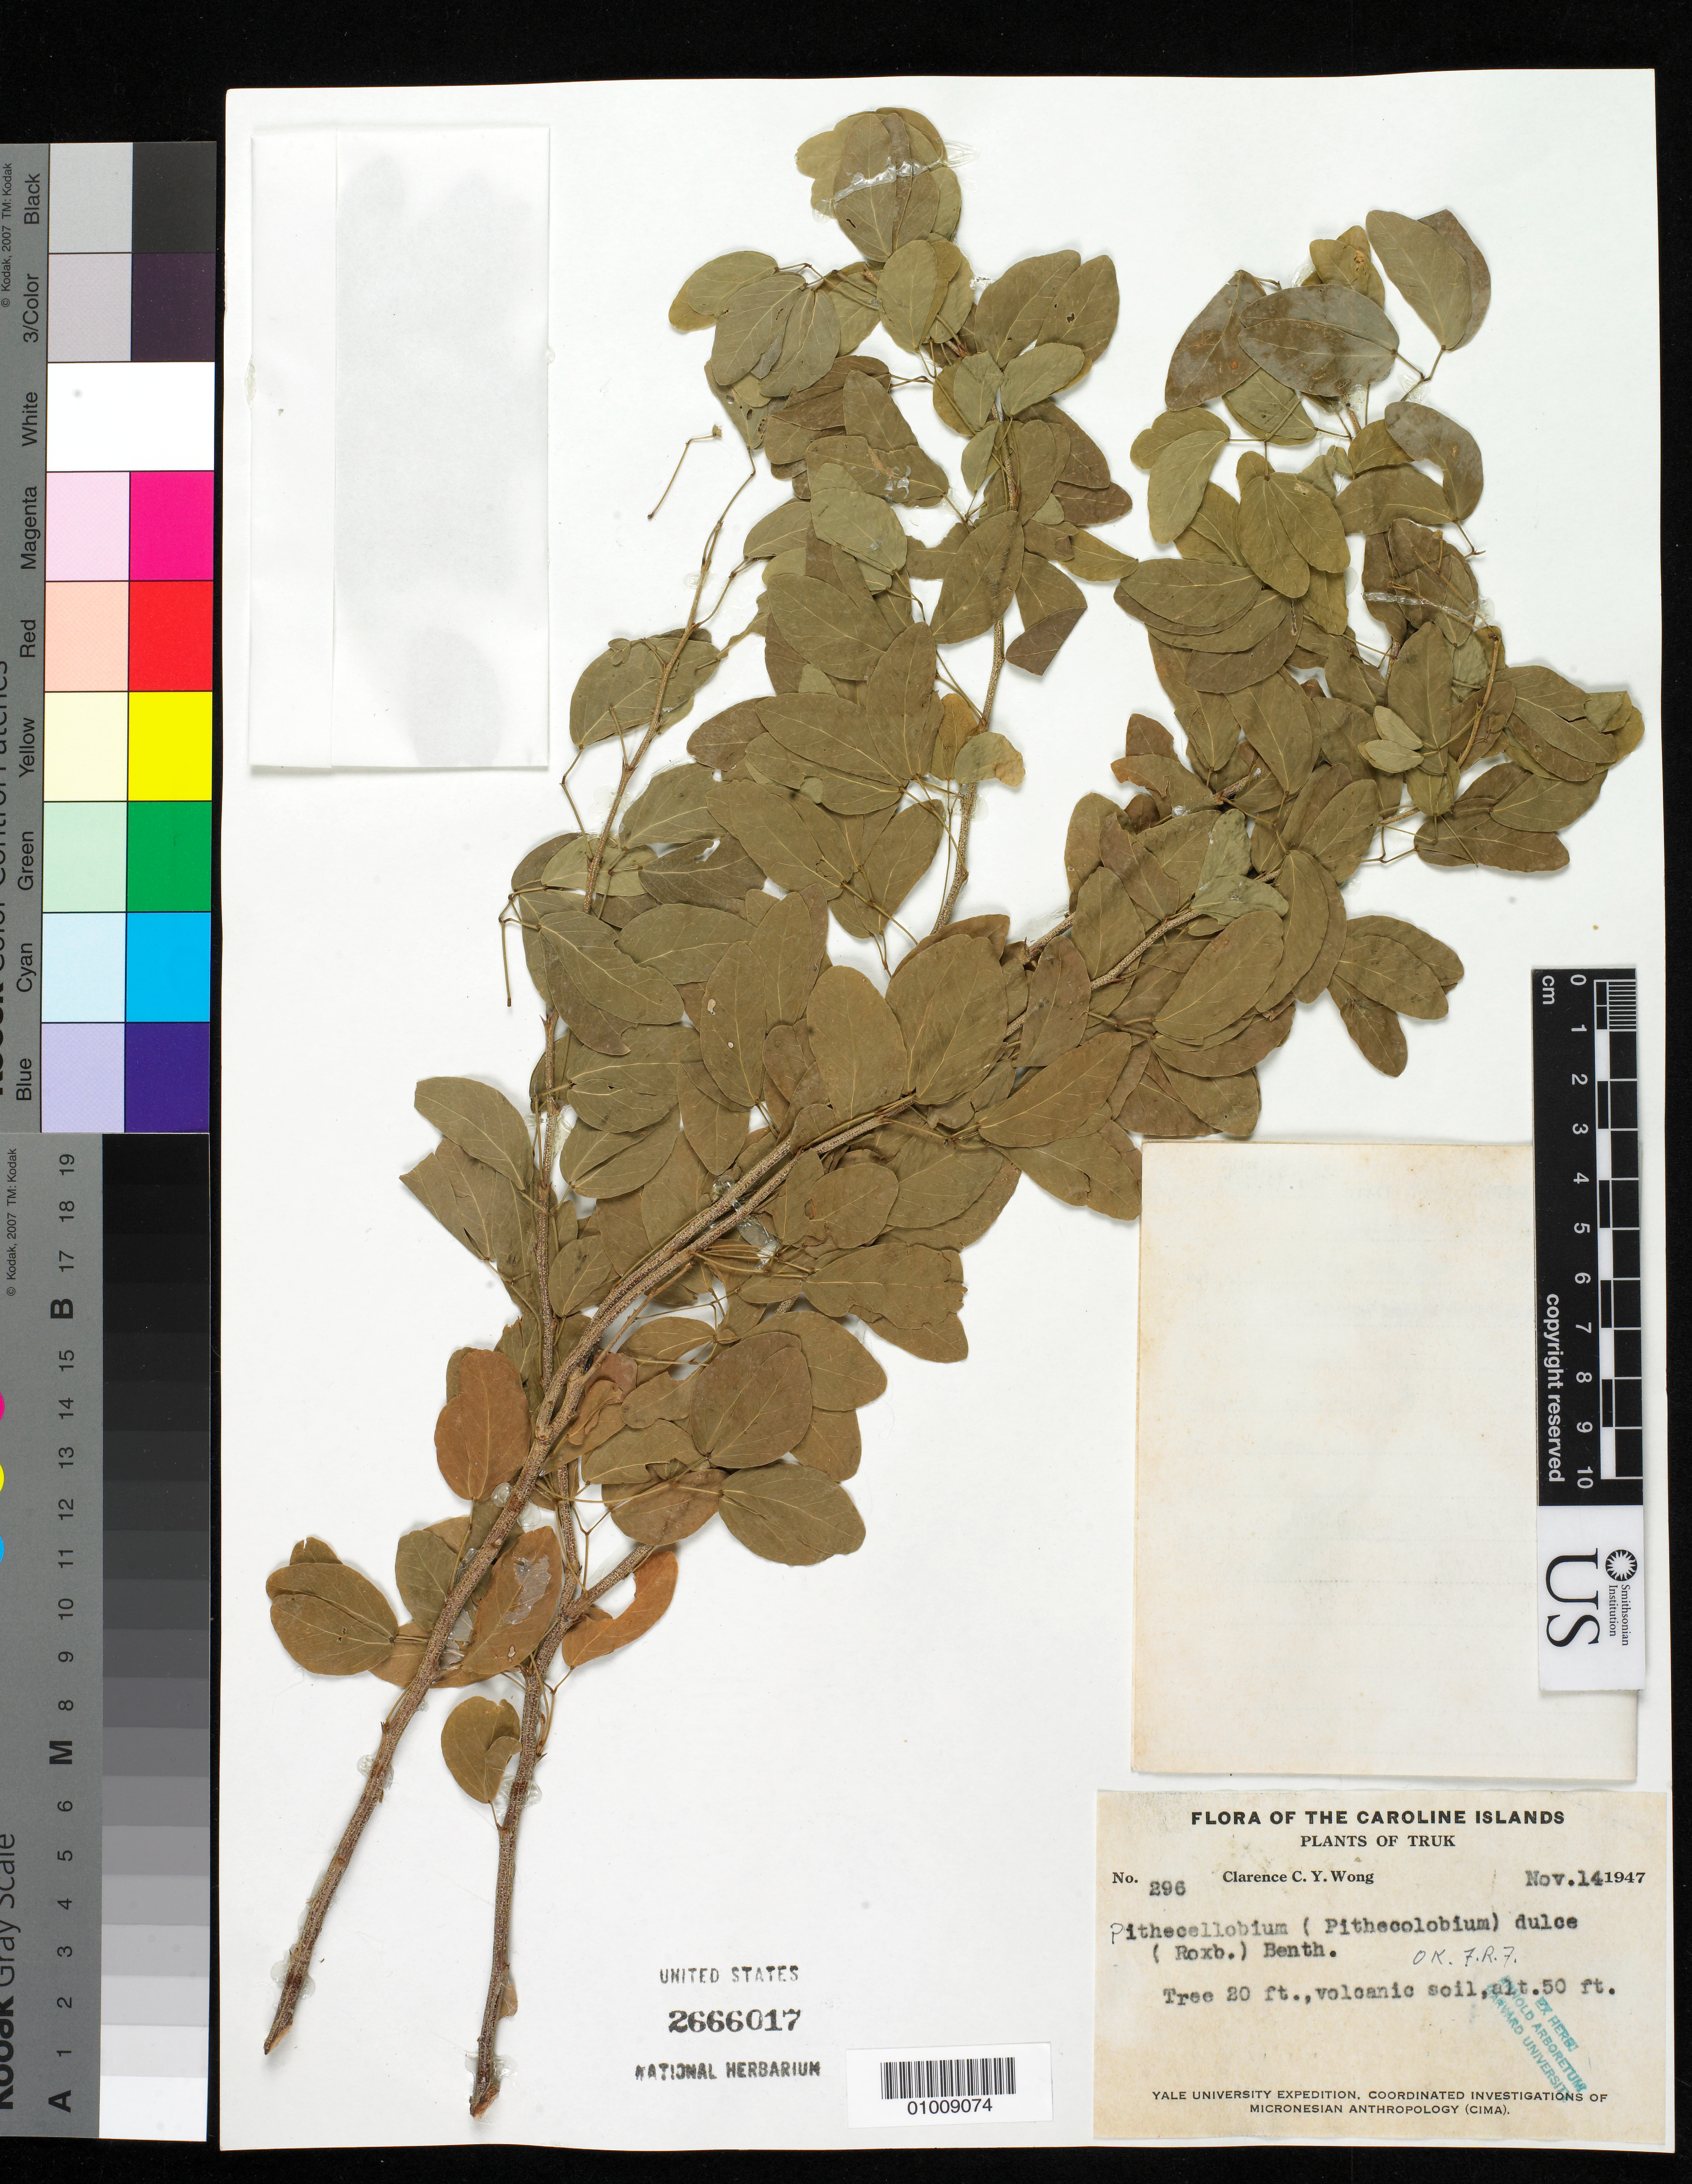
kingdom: Plantae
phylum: Tracheophyta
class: Magnoliopsida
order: Fabales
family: Fabaceae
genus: Pithecellobium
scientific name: Pithecellobium dulce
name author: (Roxb.) Benth.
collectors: C. Y. C. Wong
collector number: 296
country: Micronesia, Federated States of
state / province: Truk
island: Truk (Chuuk) Is.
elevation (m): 15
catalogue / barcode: US 2666017